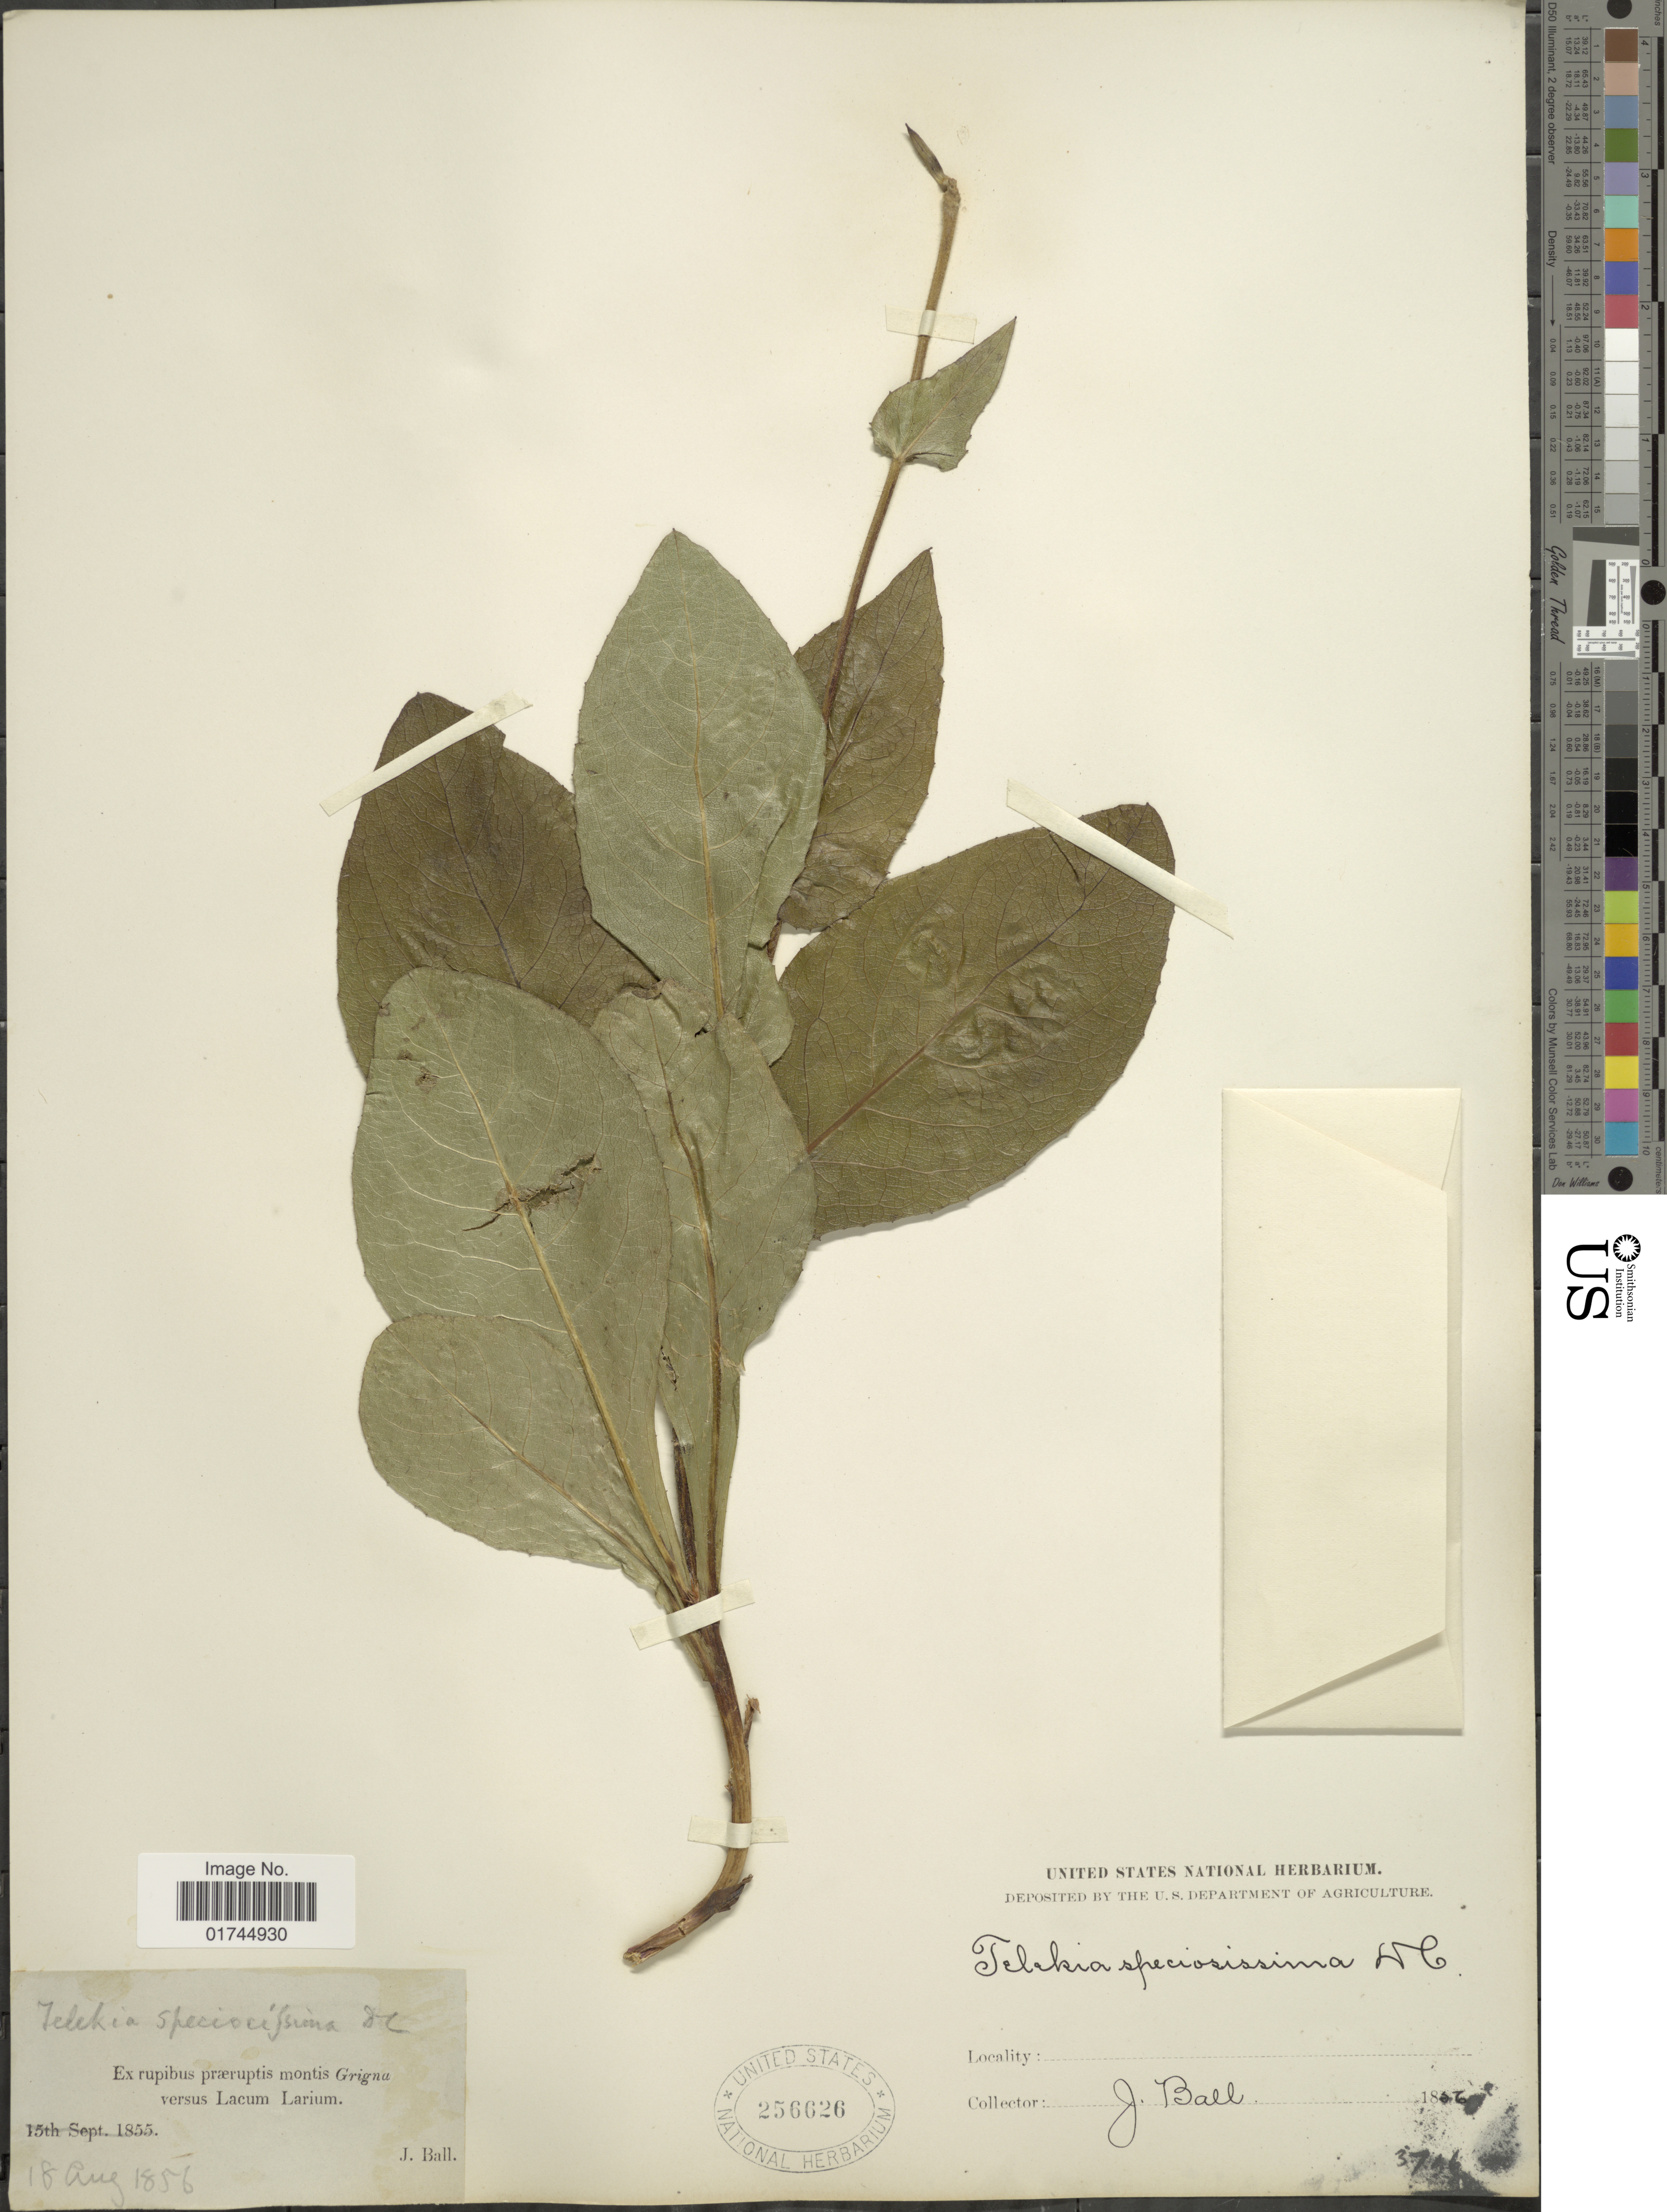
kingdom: Plantae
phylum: Tracheophyta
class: Magnoliopsida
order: Asterales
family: Asteraceae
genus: Buphthalmum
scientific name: Buphthalmum speciosissimum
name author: L.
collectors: J. Ball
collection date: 1856-08-18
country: Italy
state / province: Lombardy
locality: Grigna [unsure placement]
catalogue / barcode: US 256626